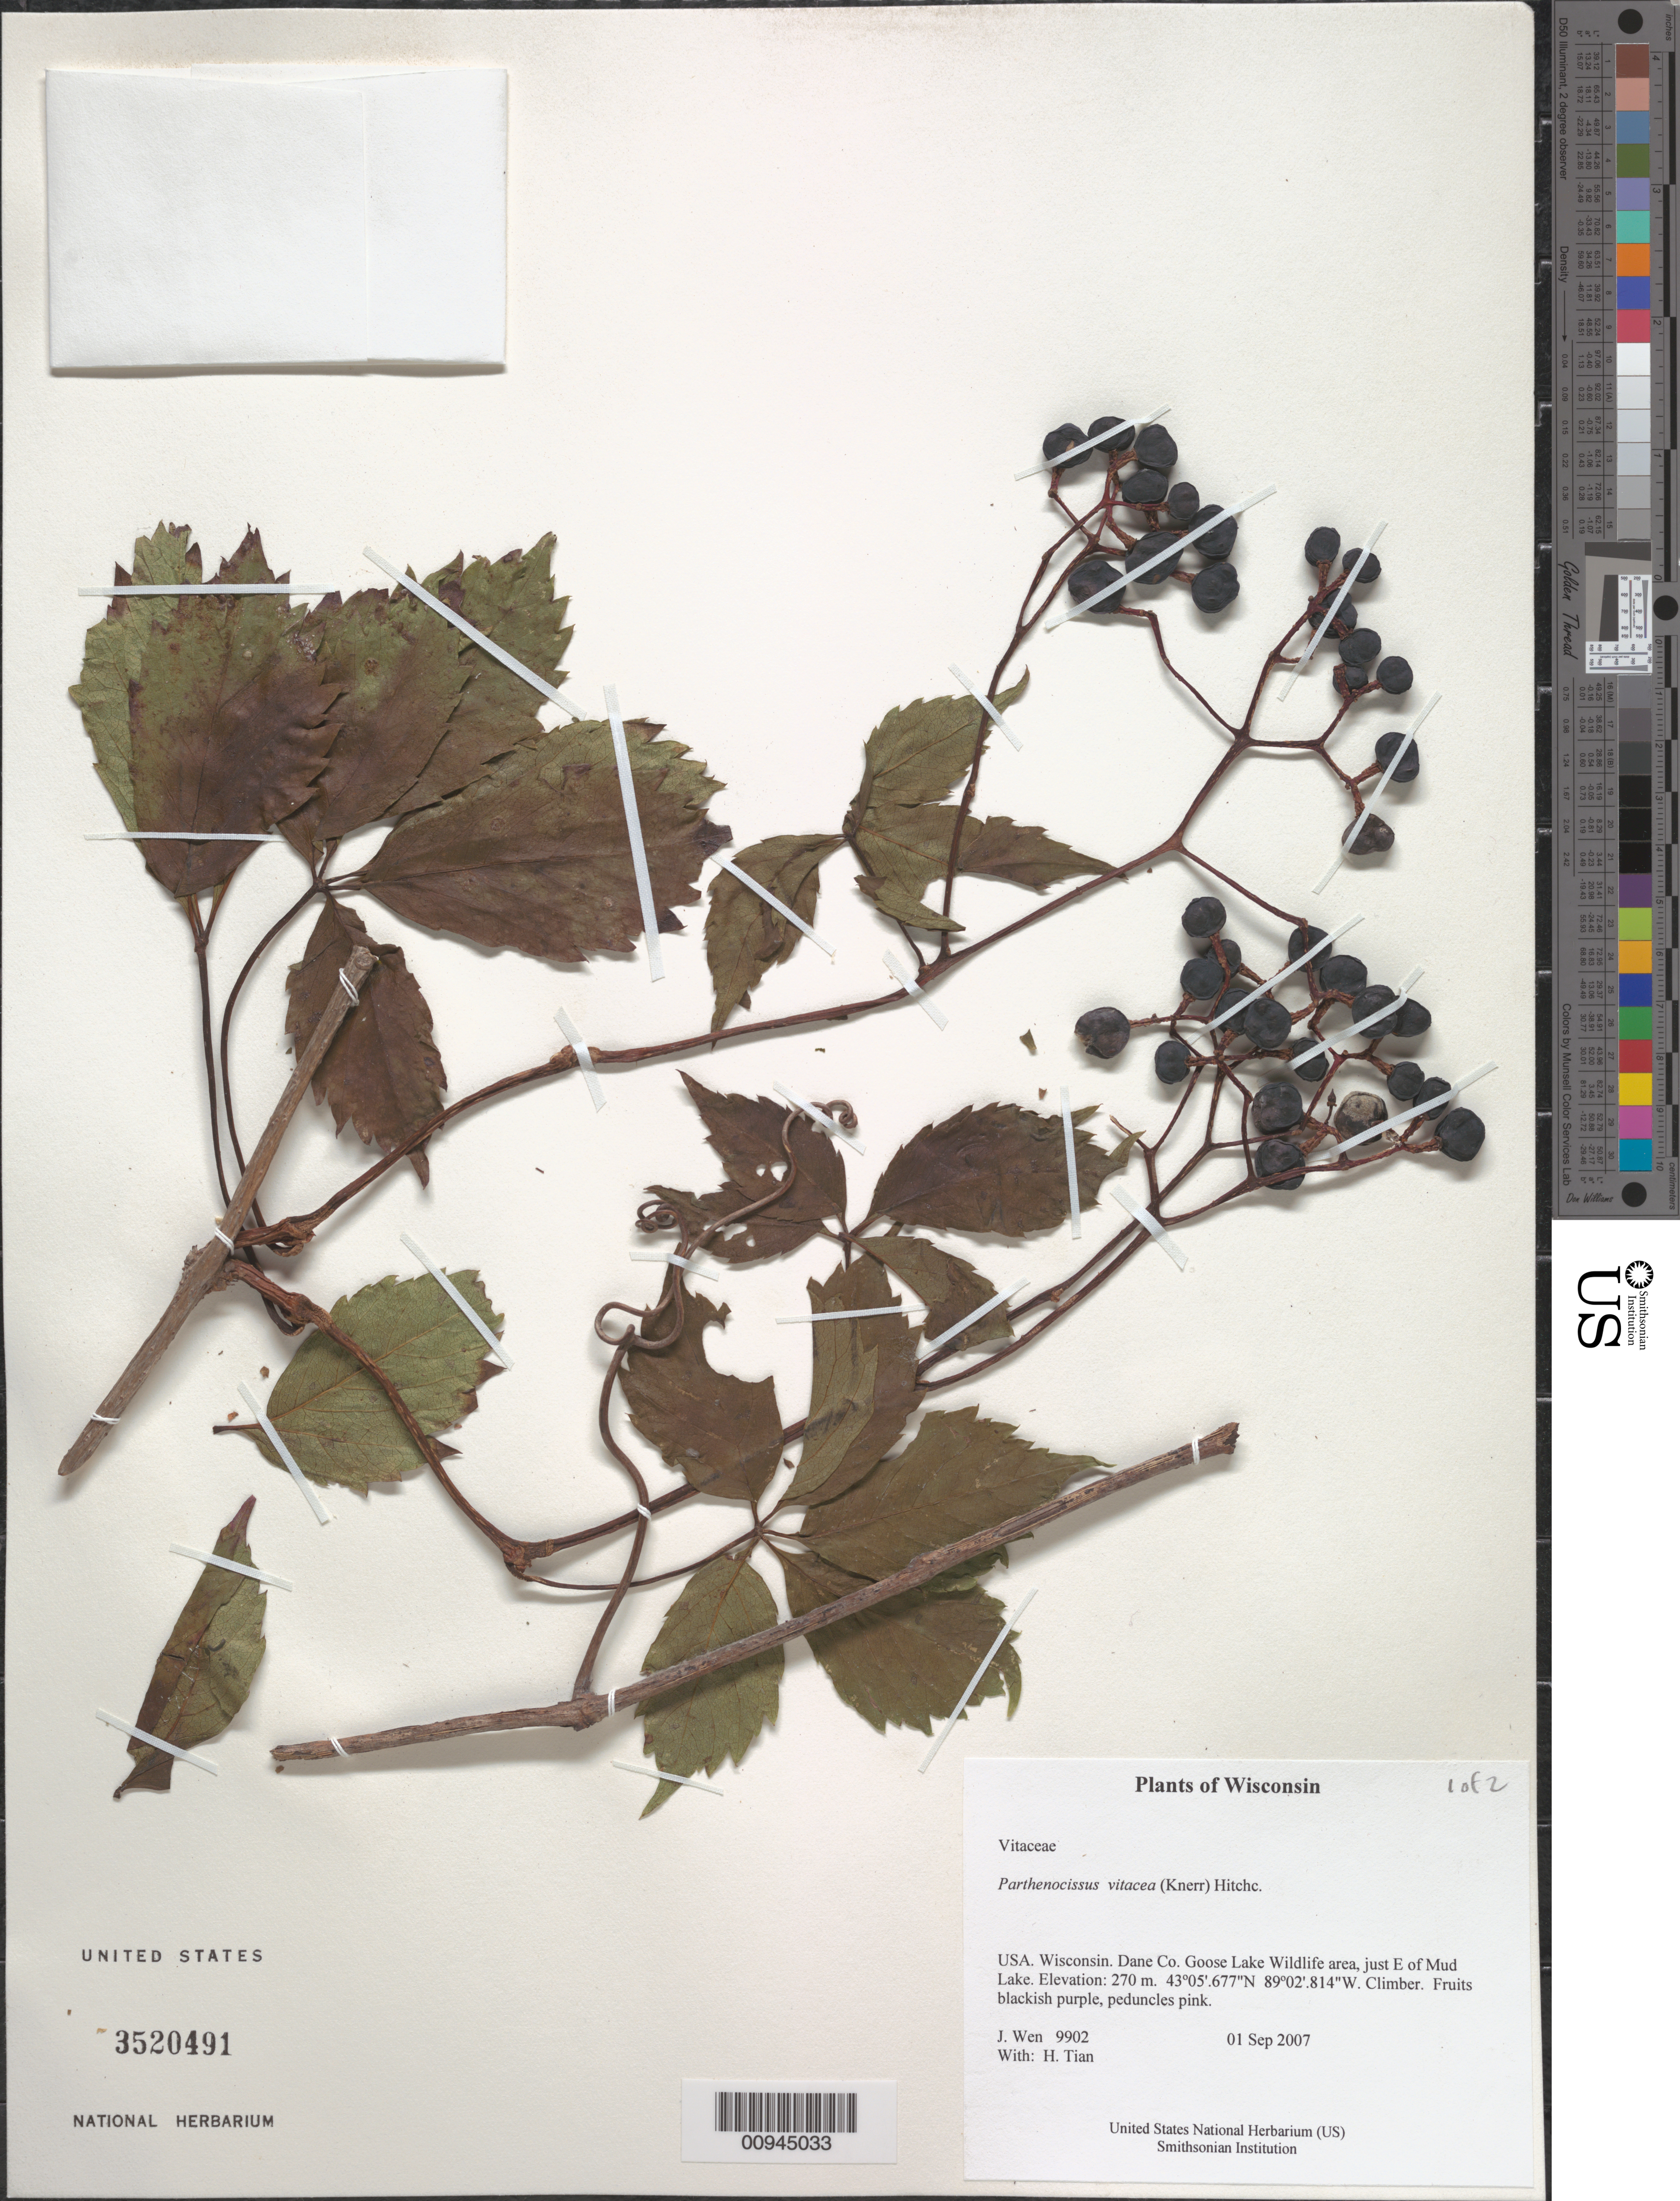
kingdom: Plantae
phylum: Tracheophyta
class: Magnoliopsida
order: Vitales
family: Vitaceae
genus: Parthenocissus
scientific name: Parthenocissus vitacea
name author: (Knerr) Hitchc.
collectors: J. Wen & H. Tian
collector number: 9902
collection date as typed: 01 Sep 2007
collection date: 2007-09-01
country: United States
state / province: Wisconsin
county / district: Dane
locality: Goose Lake Wildlife area, just E of Mud Lake.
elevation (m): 270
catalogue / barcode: US 3520491